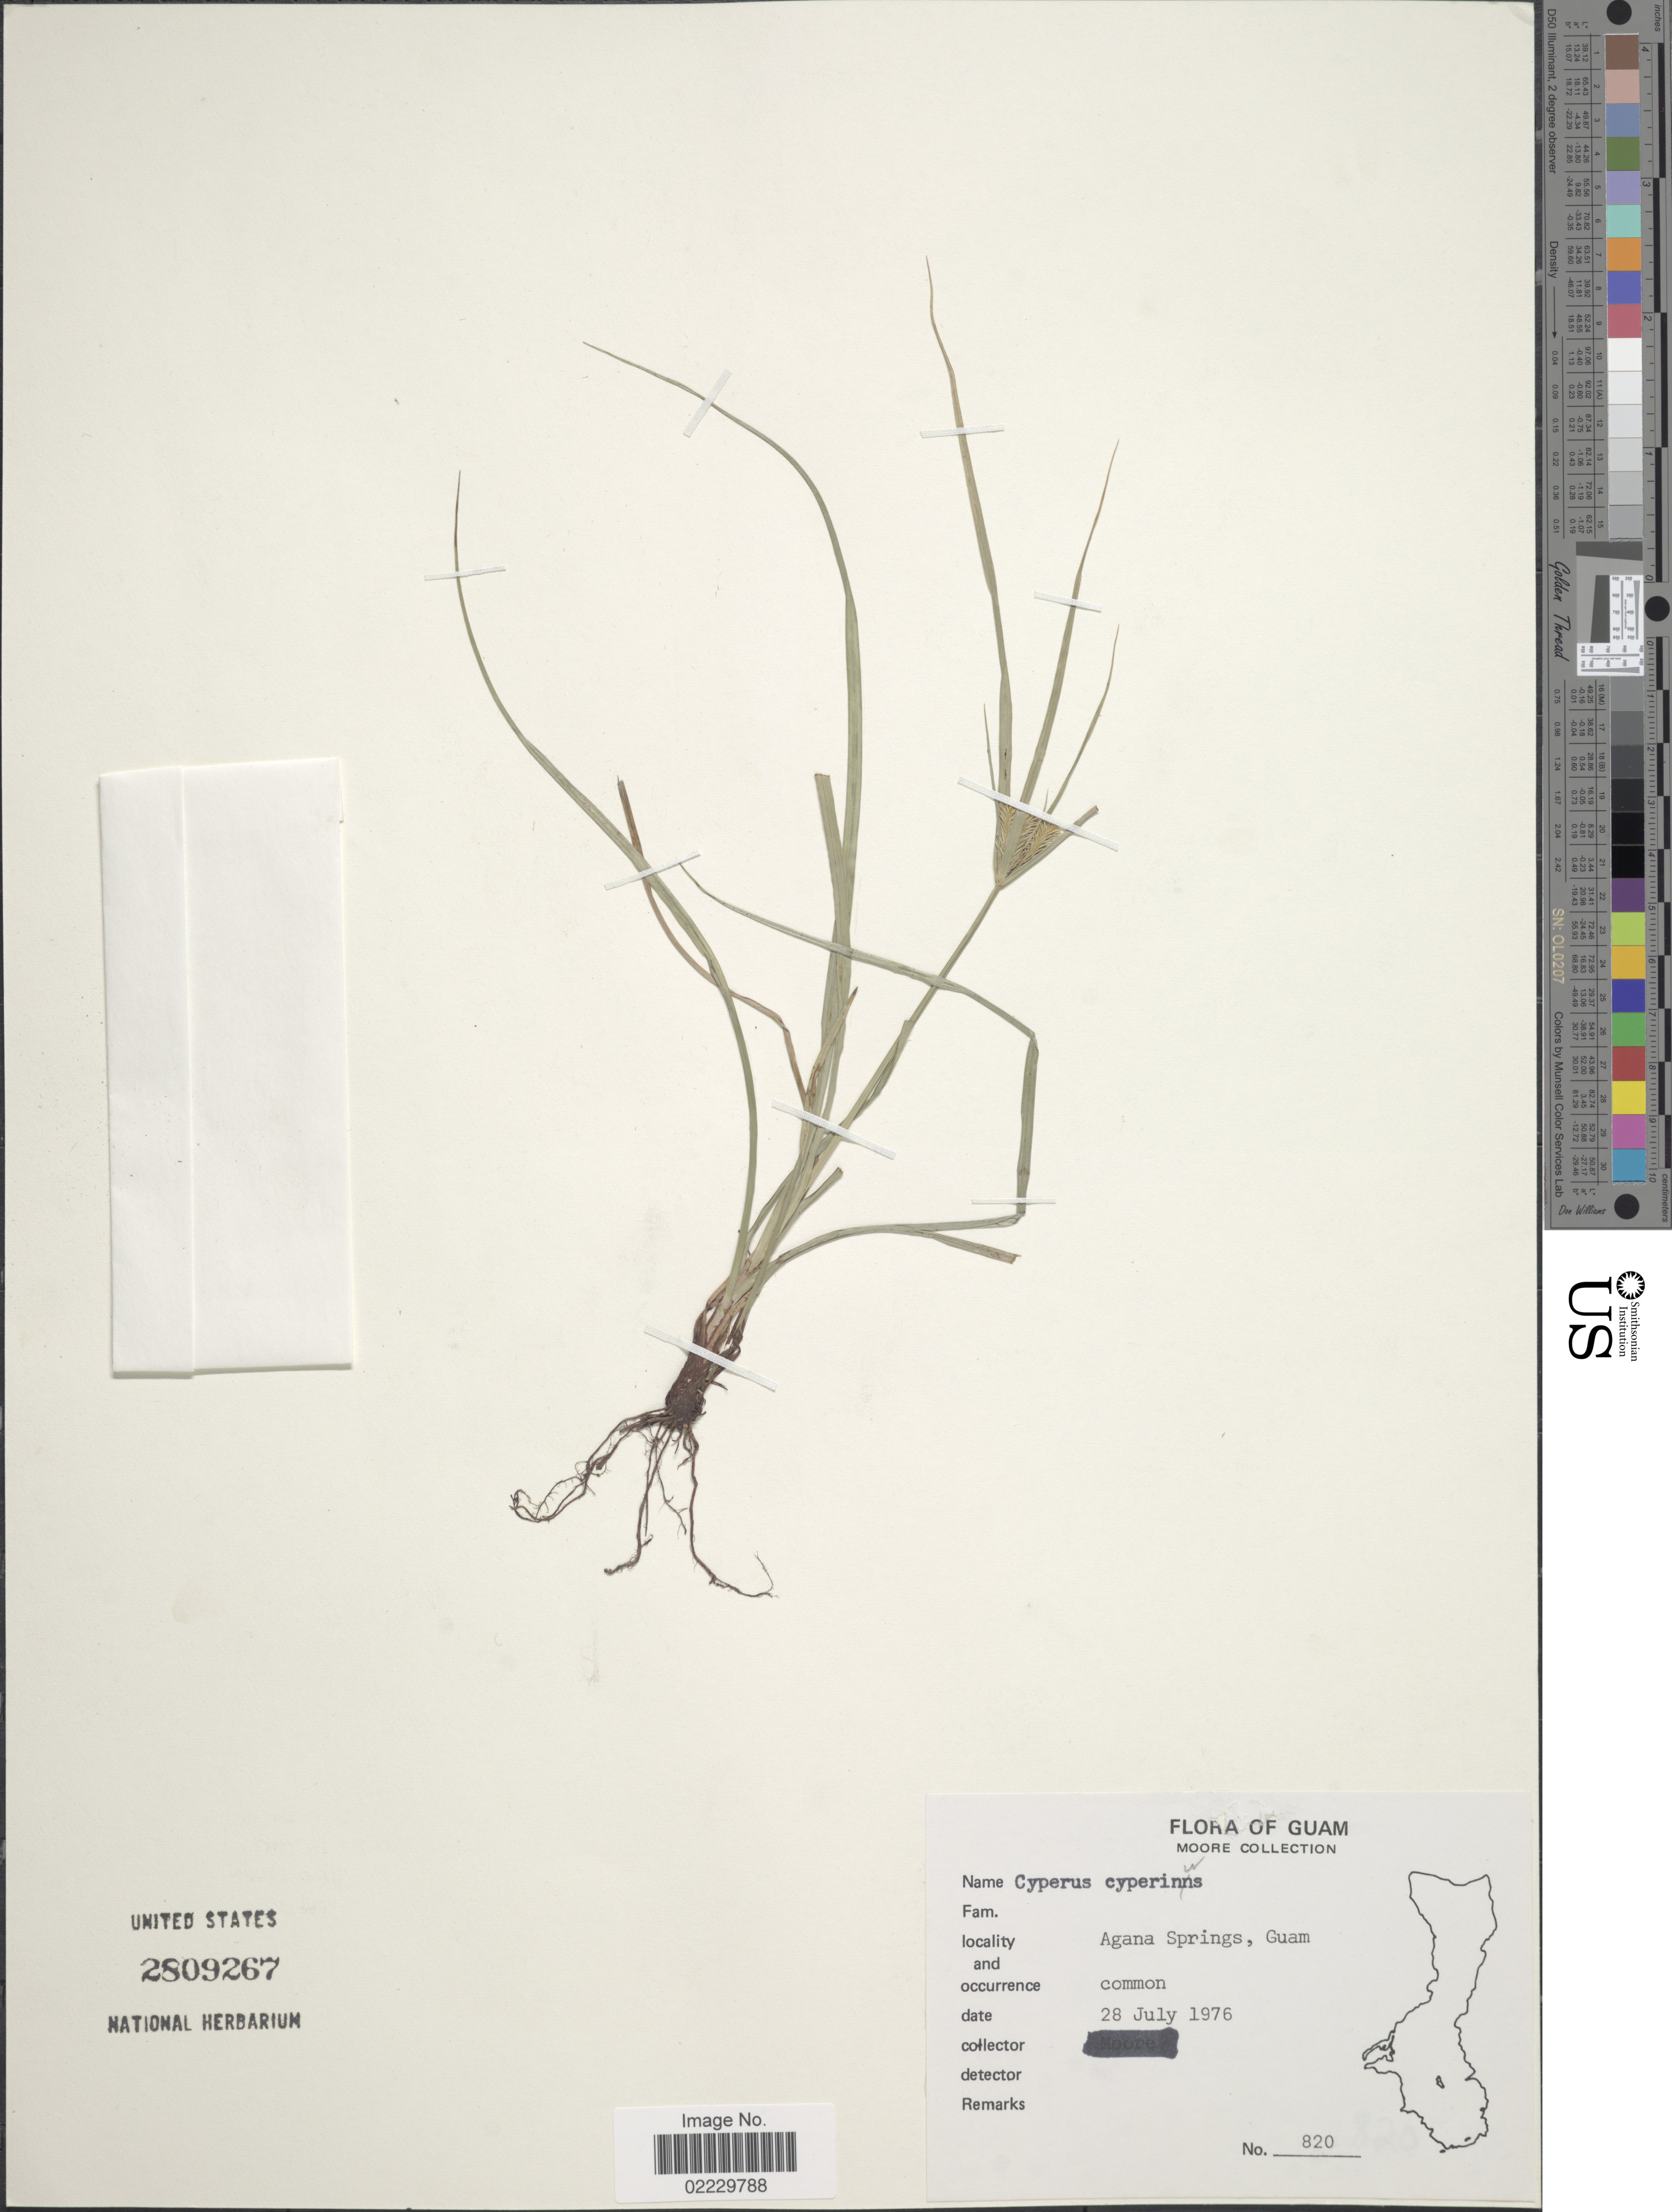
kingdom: Plantae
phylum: Tracheophyta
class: Liliopsida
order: Poales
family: Cyperaceae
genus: Cyperus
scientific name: Cyperus cyperinus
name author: (Retz.) Valck. Sur.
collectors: -. Moore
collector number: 820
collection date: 1976-07-28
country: Guam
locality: Agana Springs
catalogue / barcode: US 2809267